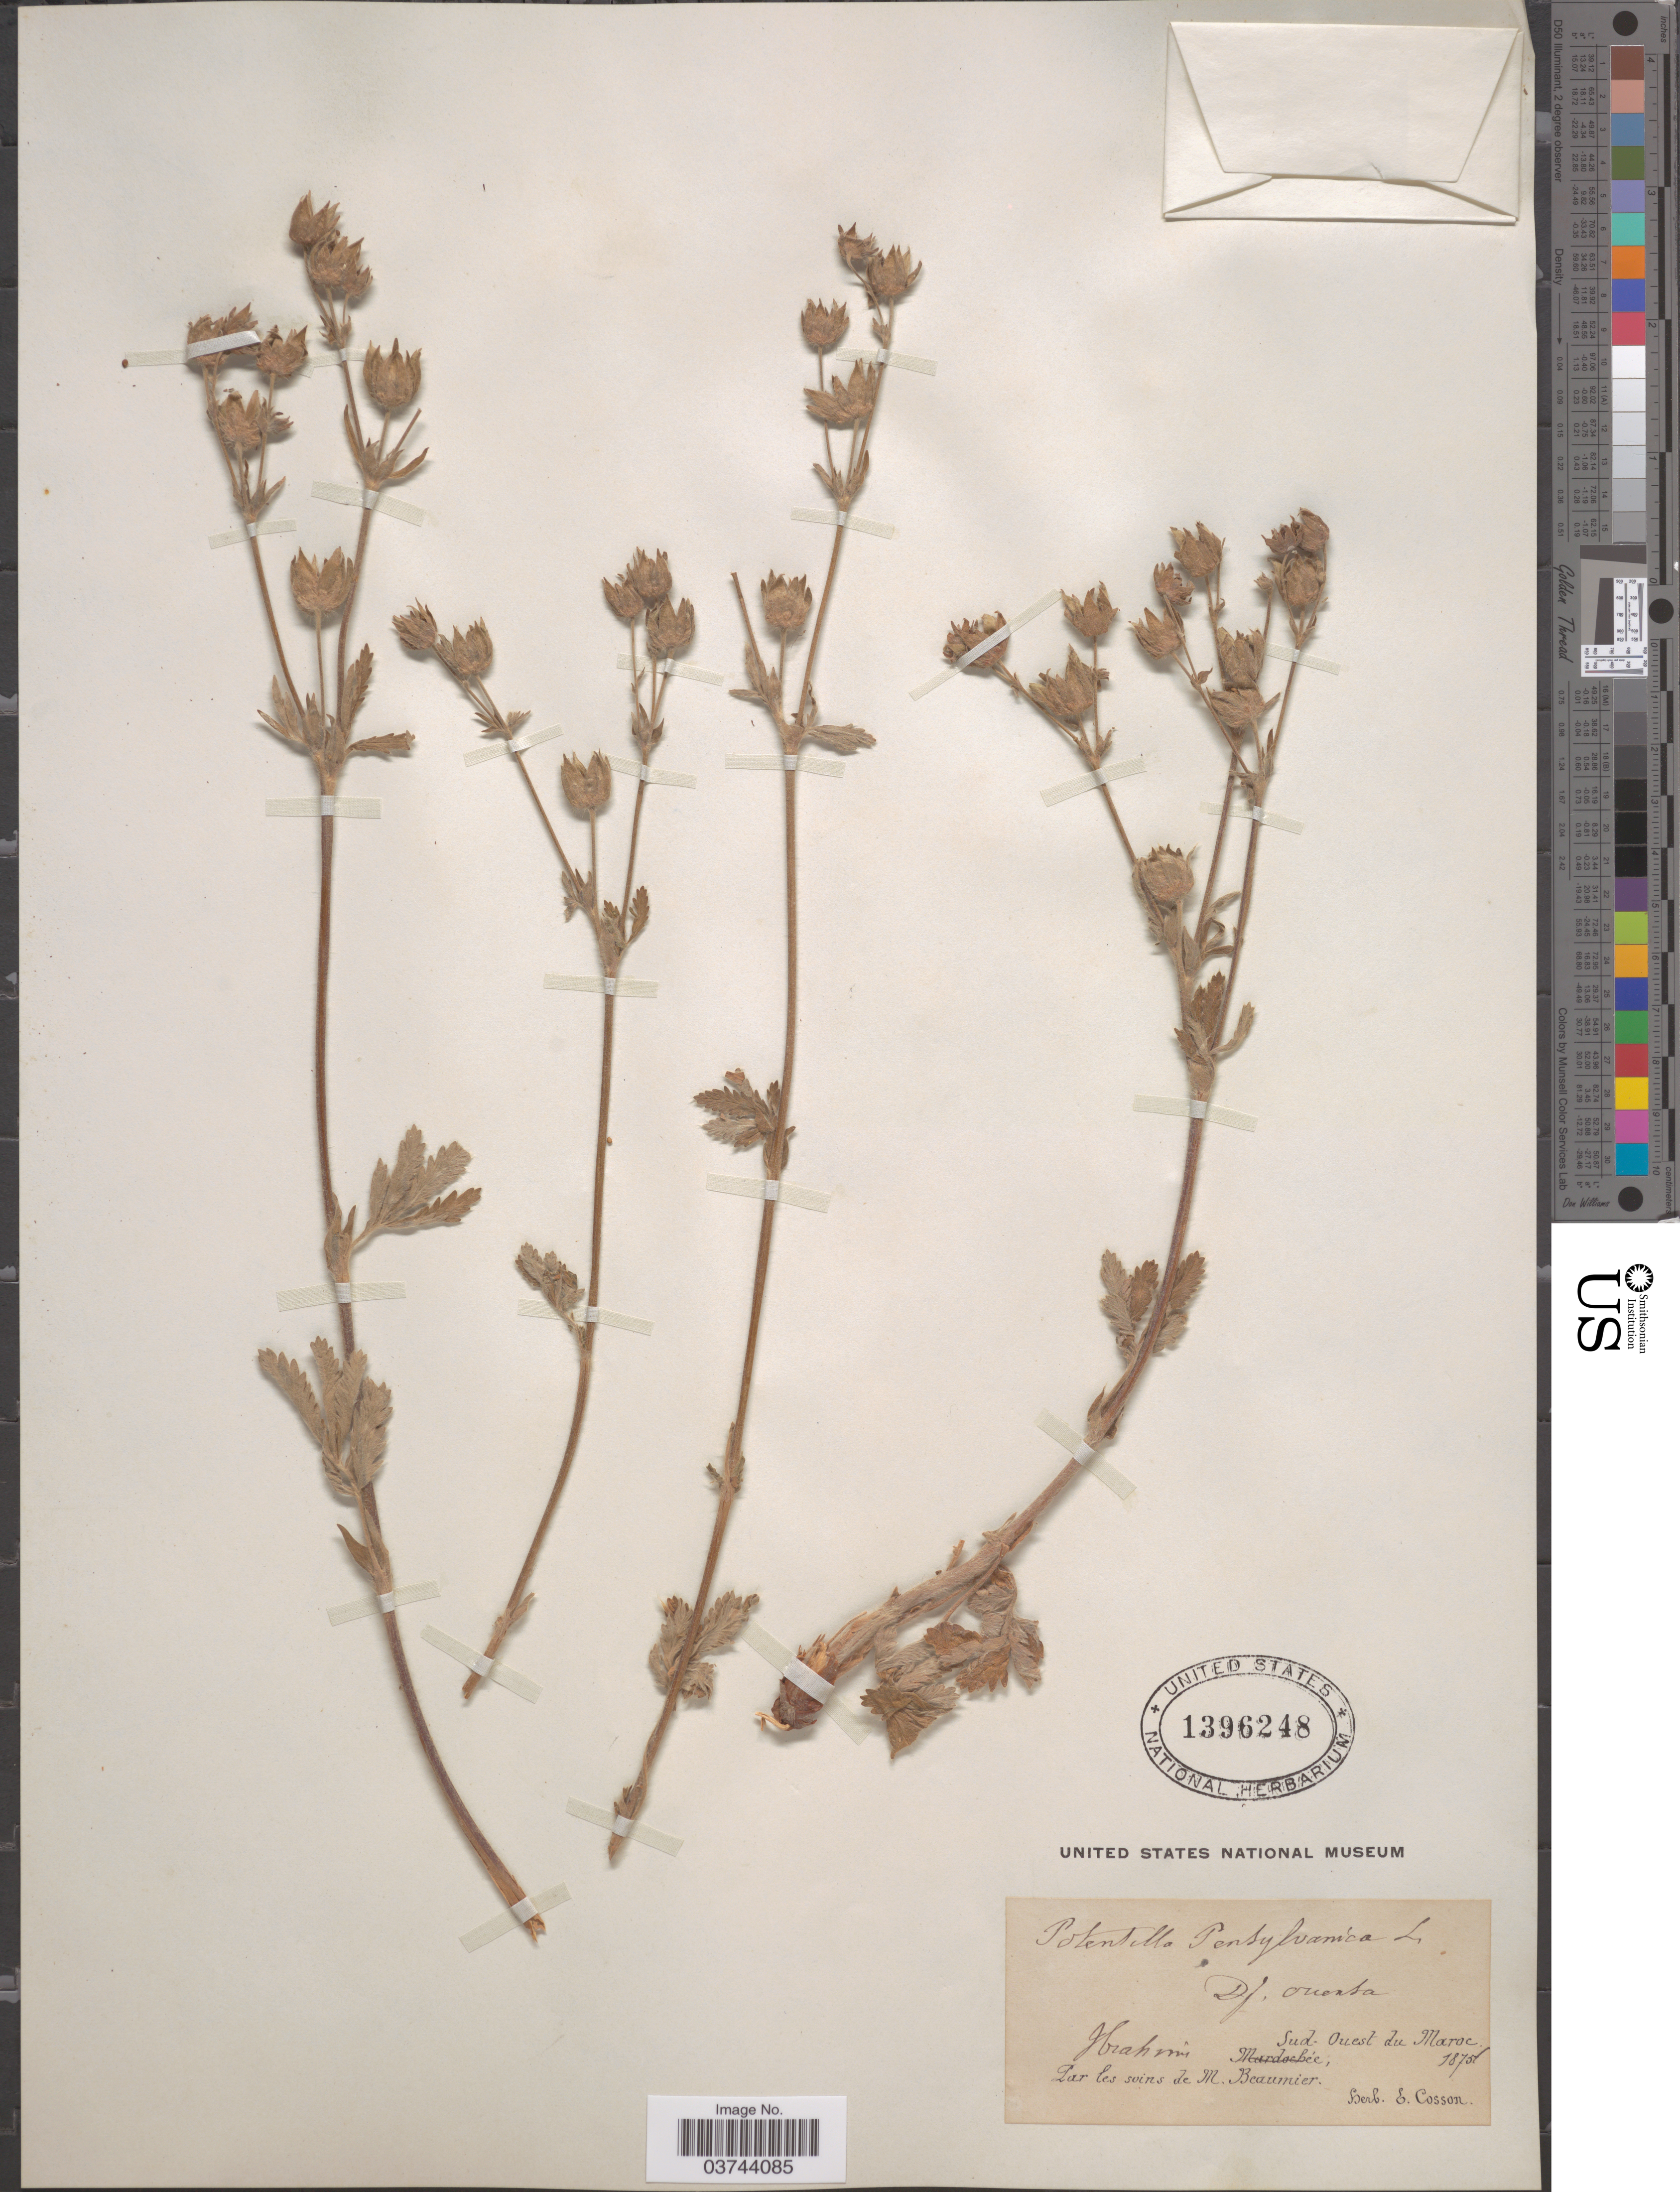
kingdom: Plantae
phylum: Tracheophyta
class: Magnoliopsida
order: Rosales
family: Rosaceae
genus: Potentilla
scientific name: Potentilla pensylvanica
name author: L.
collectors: -. Ibrahim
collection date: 1875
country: Morocco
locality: Sud-Ouest du Maroc.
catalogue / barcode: US 1396248